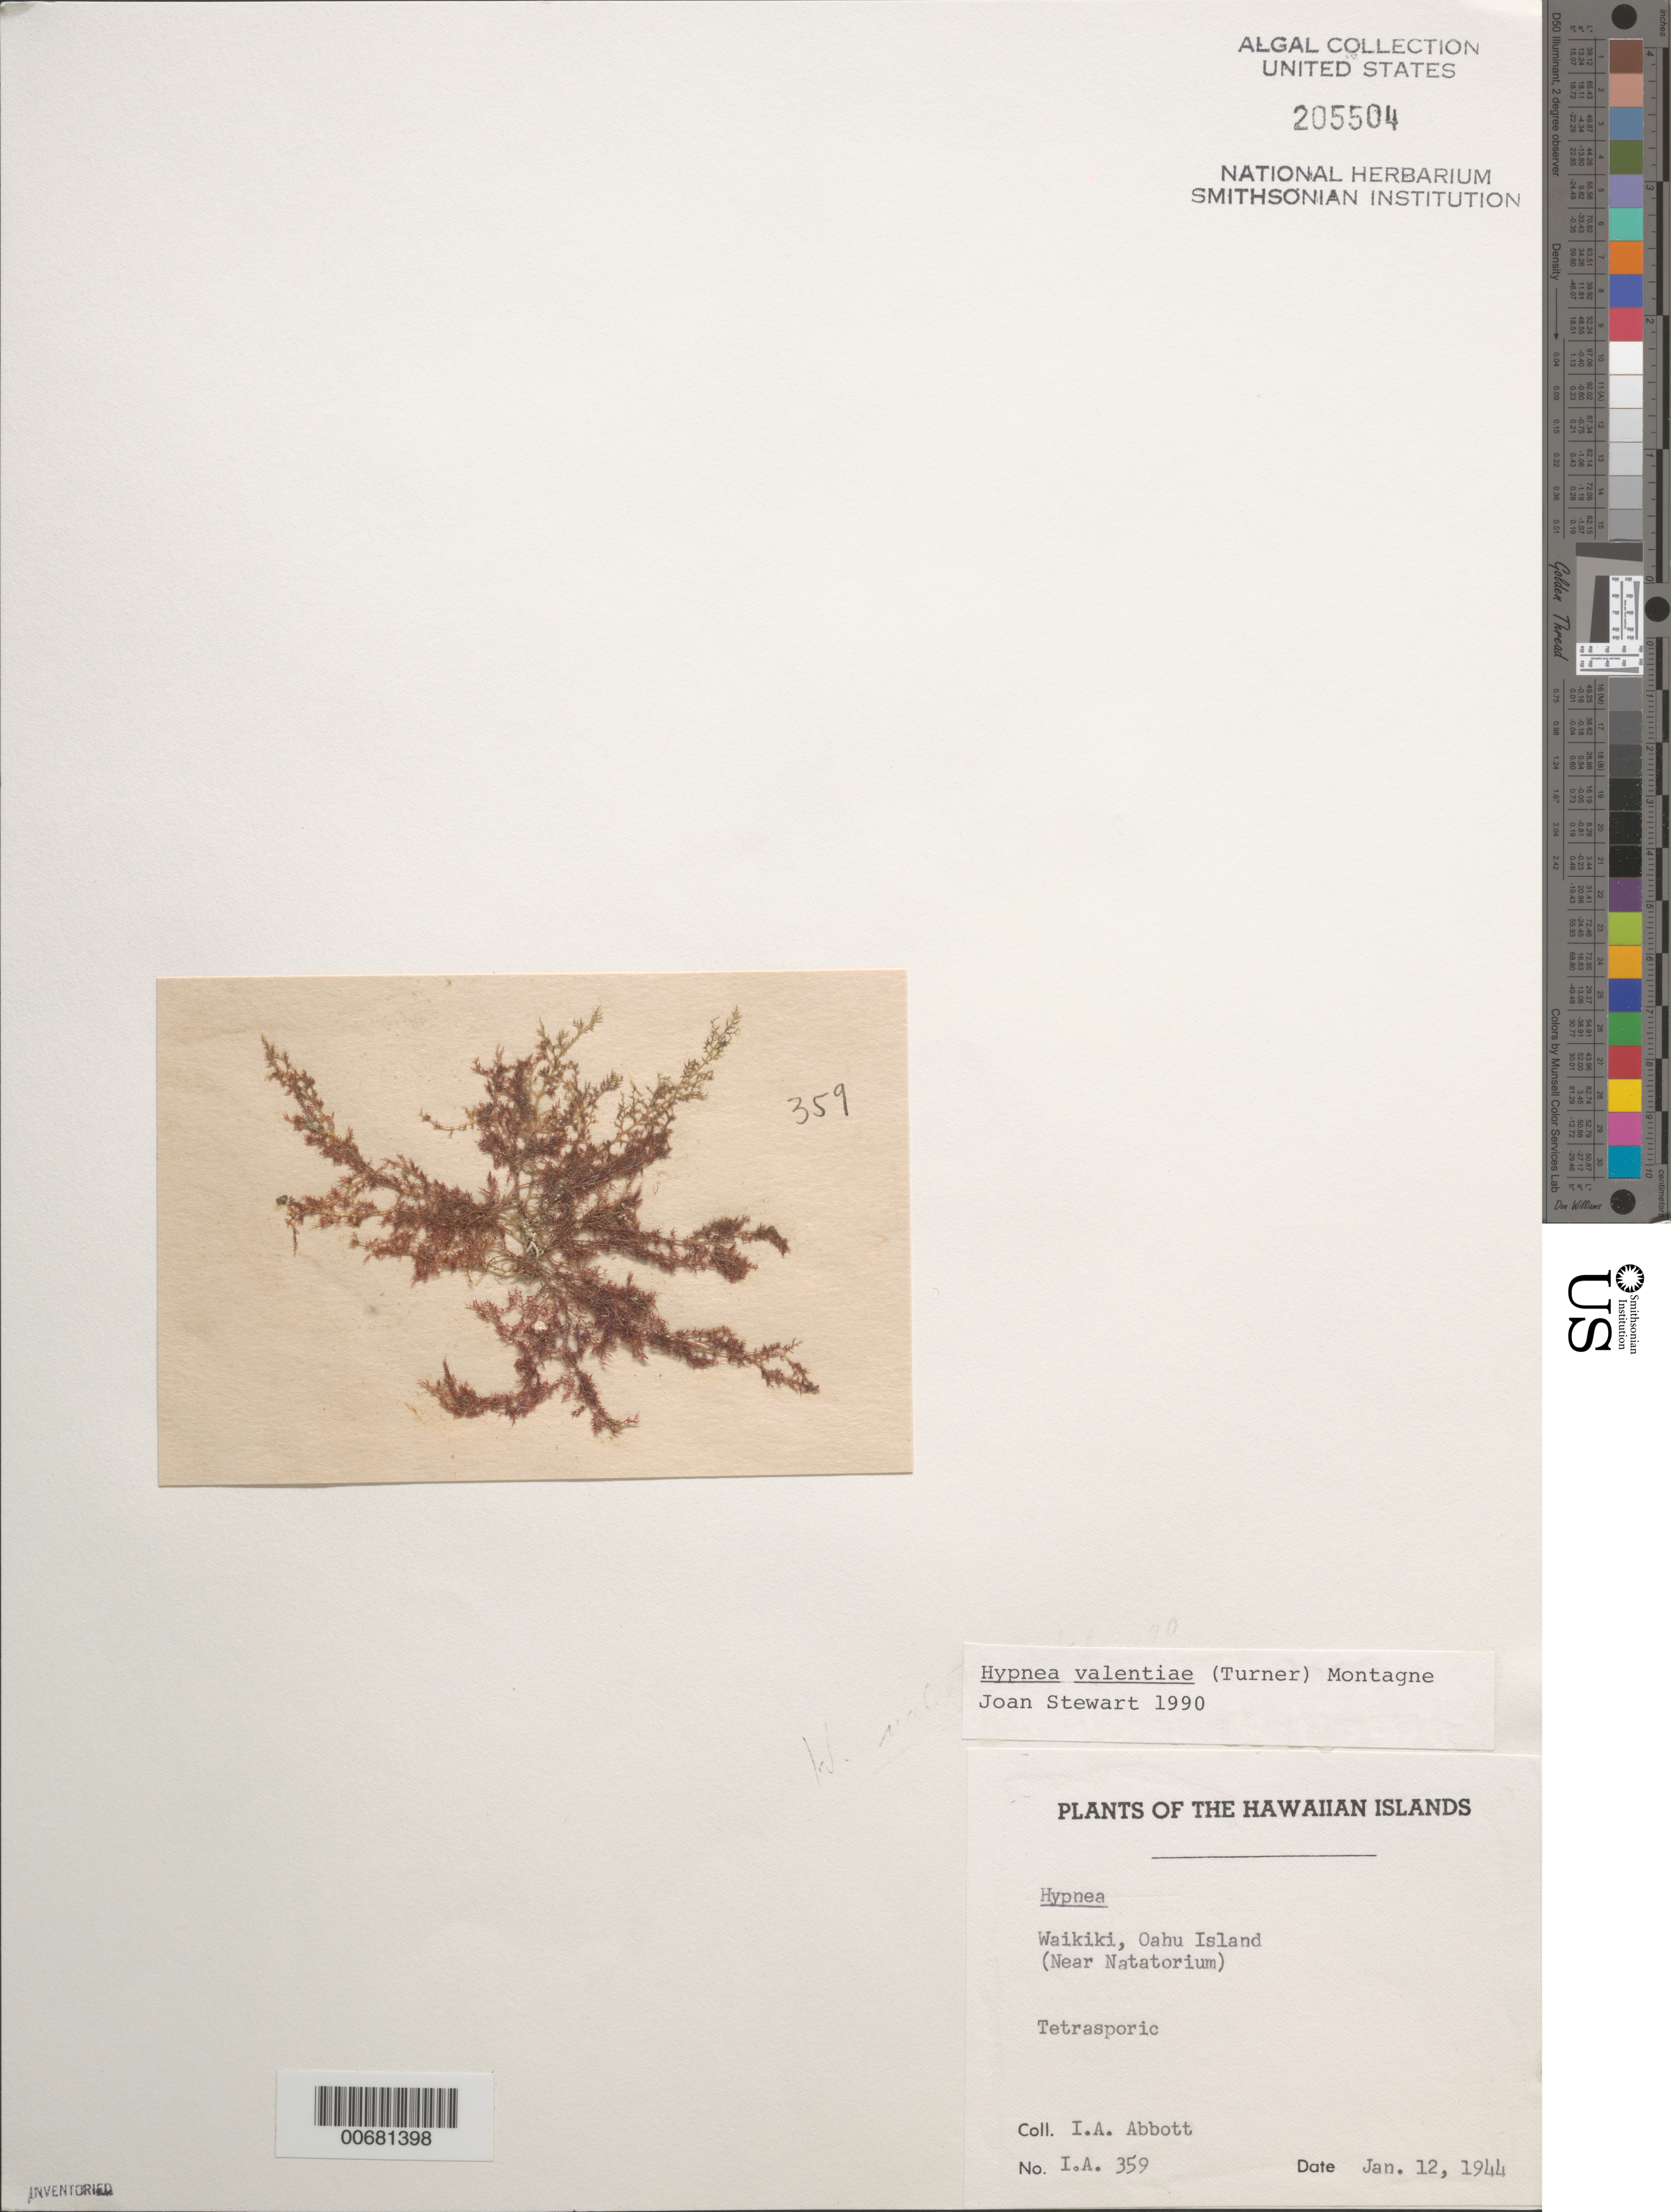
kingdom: Plantae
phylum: Rhodophyta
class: Florideophyceae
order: Gigartinales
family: Cystocloniaceae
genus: Hypnea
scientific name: Hypnea valentiae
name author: (Turner) Mont.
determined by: Stewart, Joan G.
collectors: I. A. Abbott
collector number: IAA 359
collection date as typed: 12 Jan 1944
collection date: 1944-01-12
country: United States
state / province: Hawaii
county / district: Honolulu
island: Oahu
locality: Waikiki near Natatorium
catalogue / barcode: US 205504